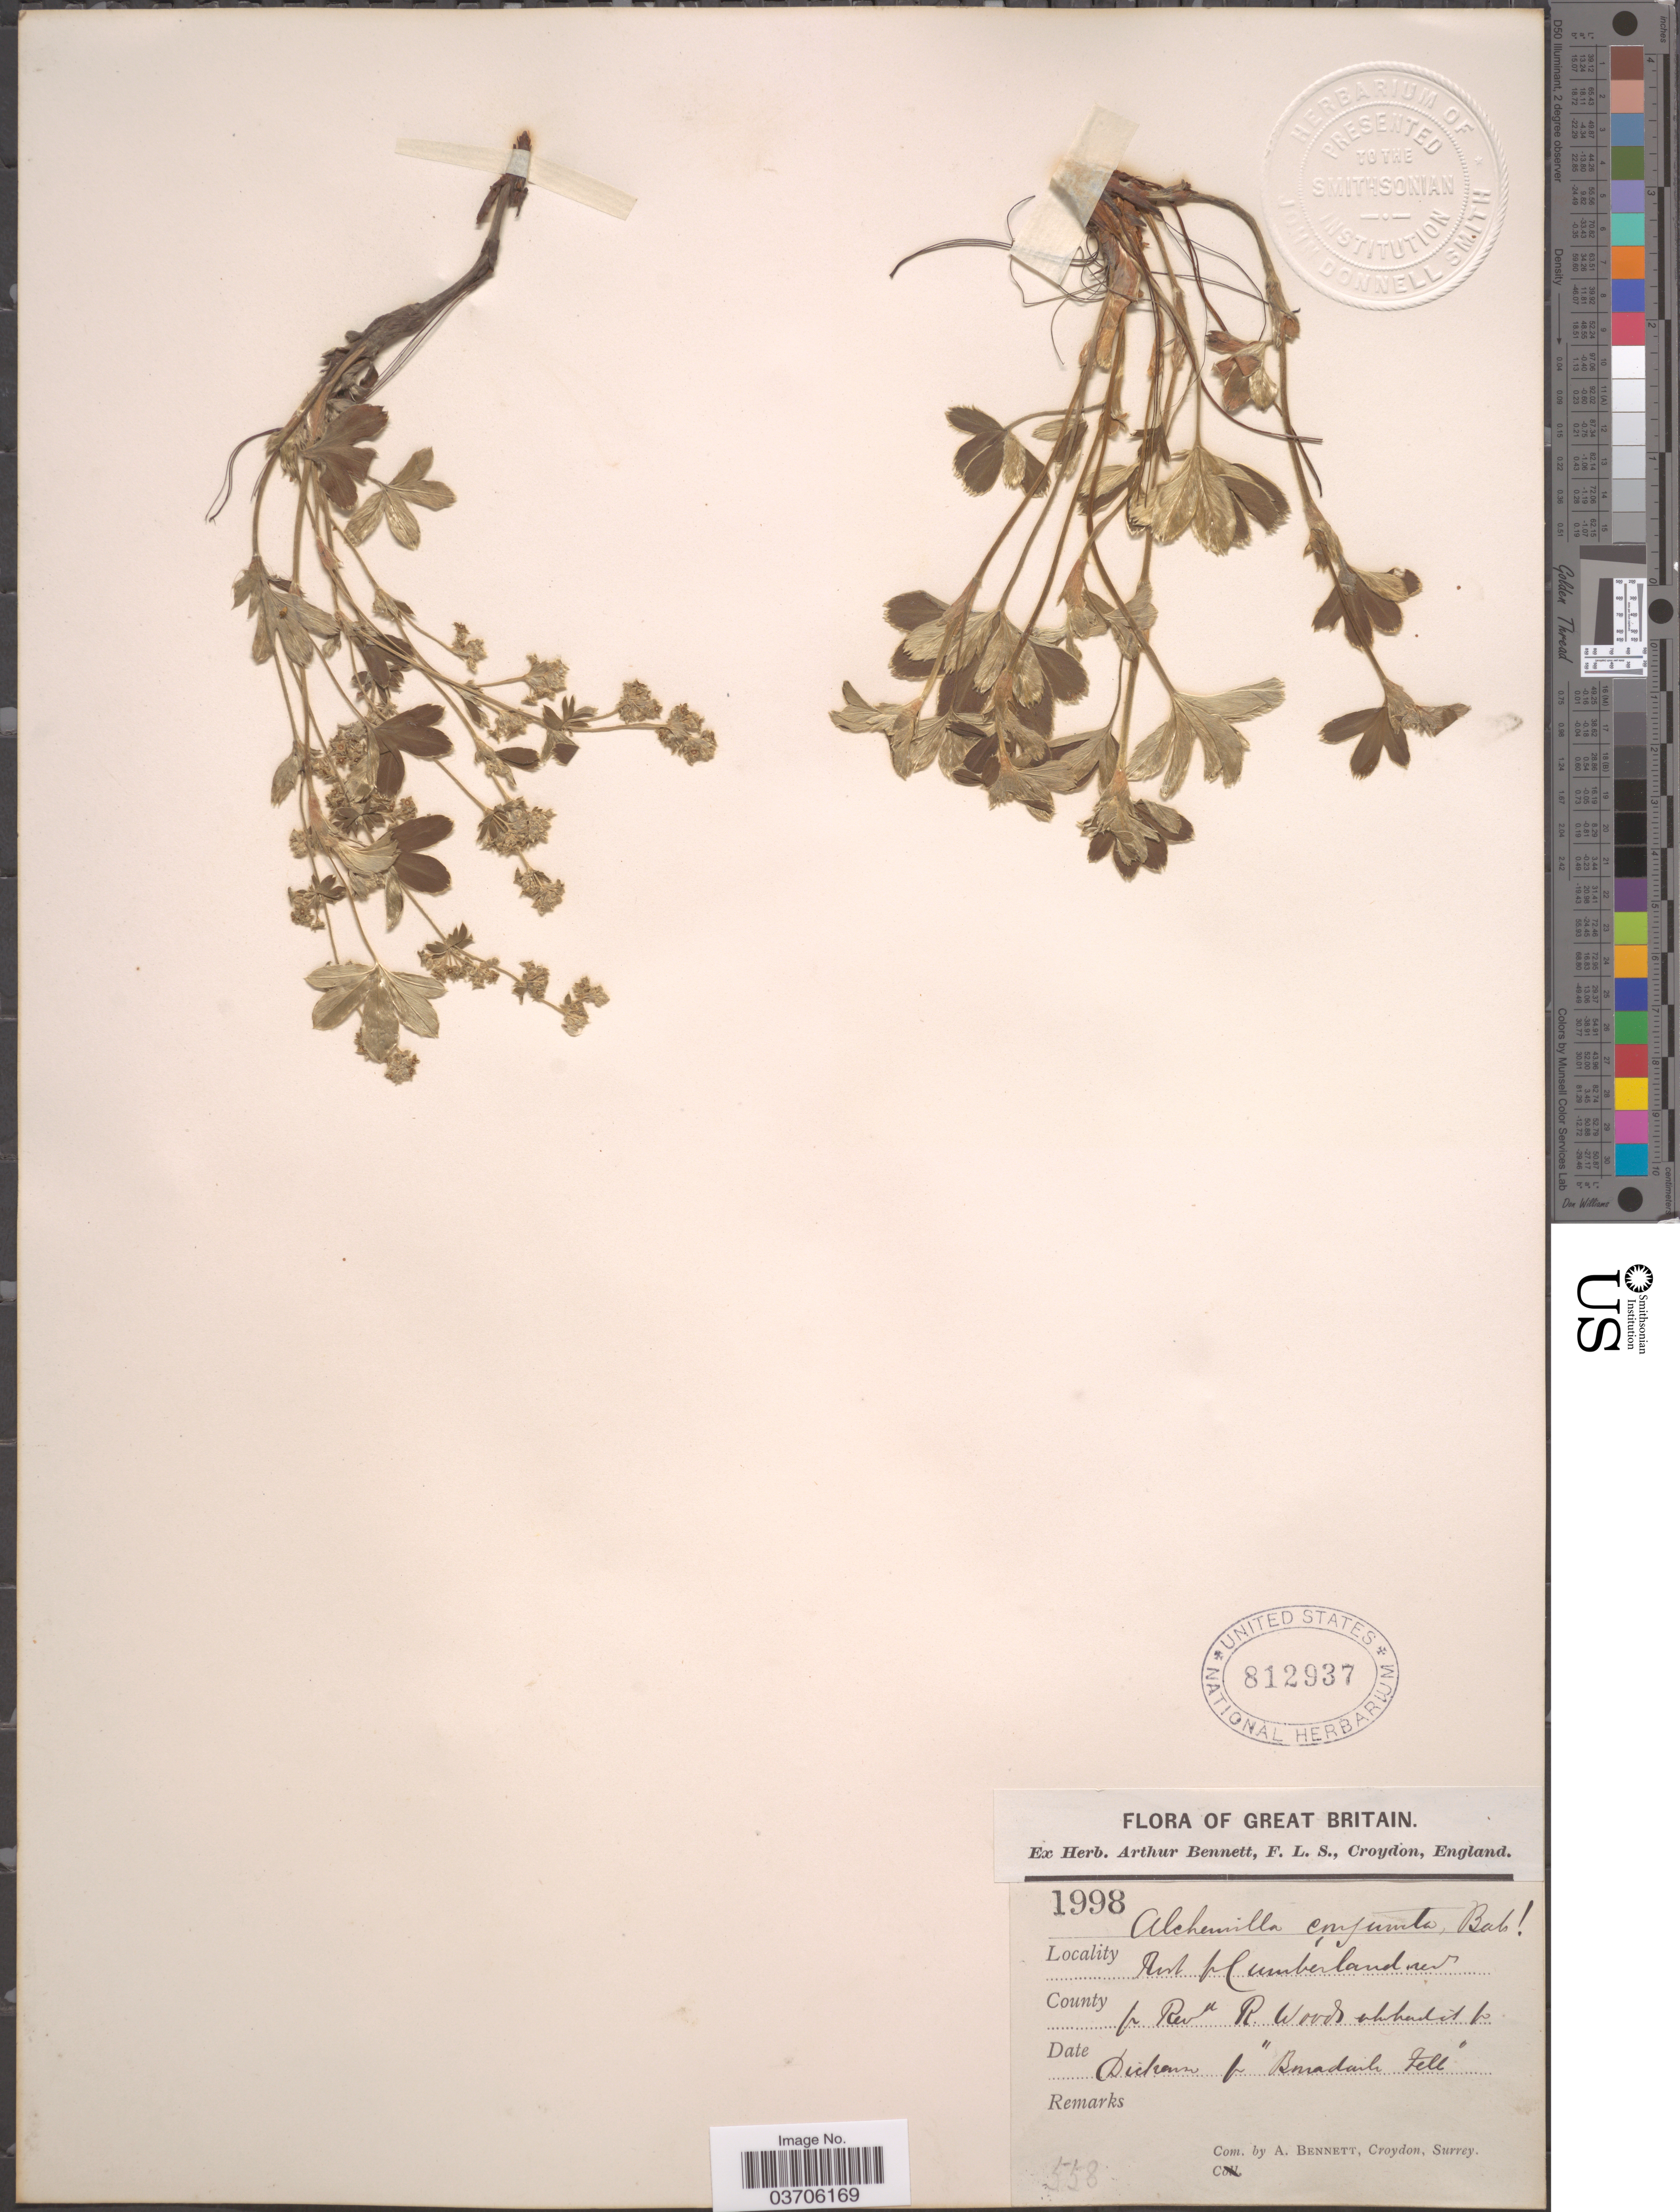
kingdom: Plantae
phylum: Tracheophyta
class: Magnoliopsida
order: Rosales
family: Rosaceae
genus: Alchemilla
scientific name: Alchemilla conjuncta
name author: Bab.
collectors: ex herb. Arthur Bennett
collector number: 1998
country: United Kingdom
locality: Great Britain. [illegible text] Cumberland ved. County [illegible text] Revd R. Woods [illegible text].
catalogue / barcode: US 812937